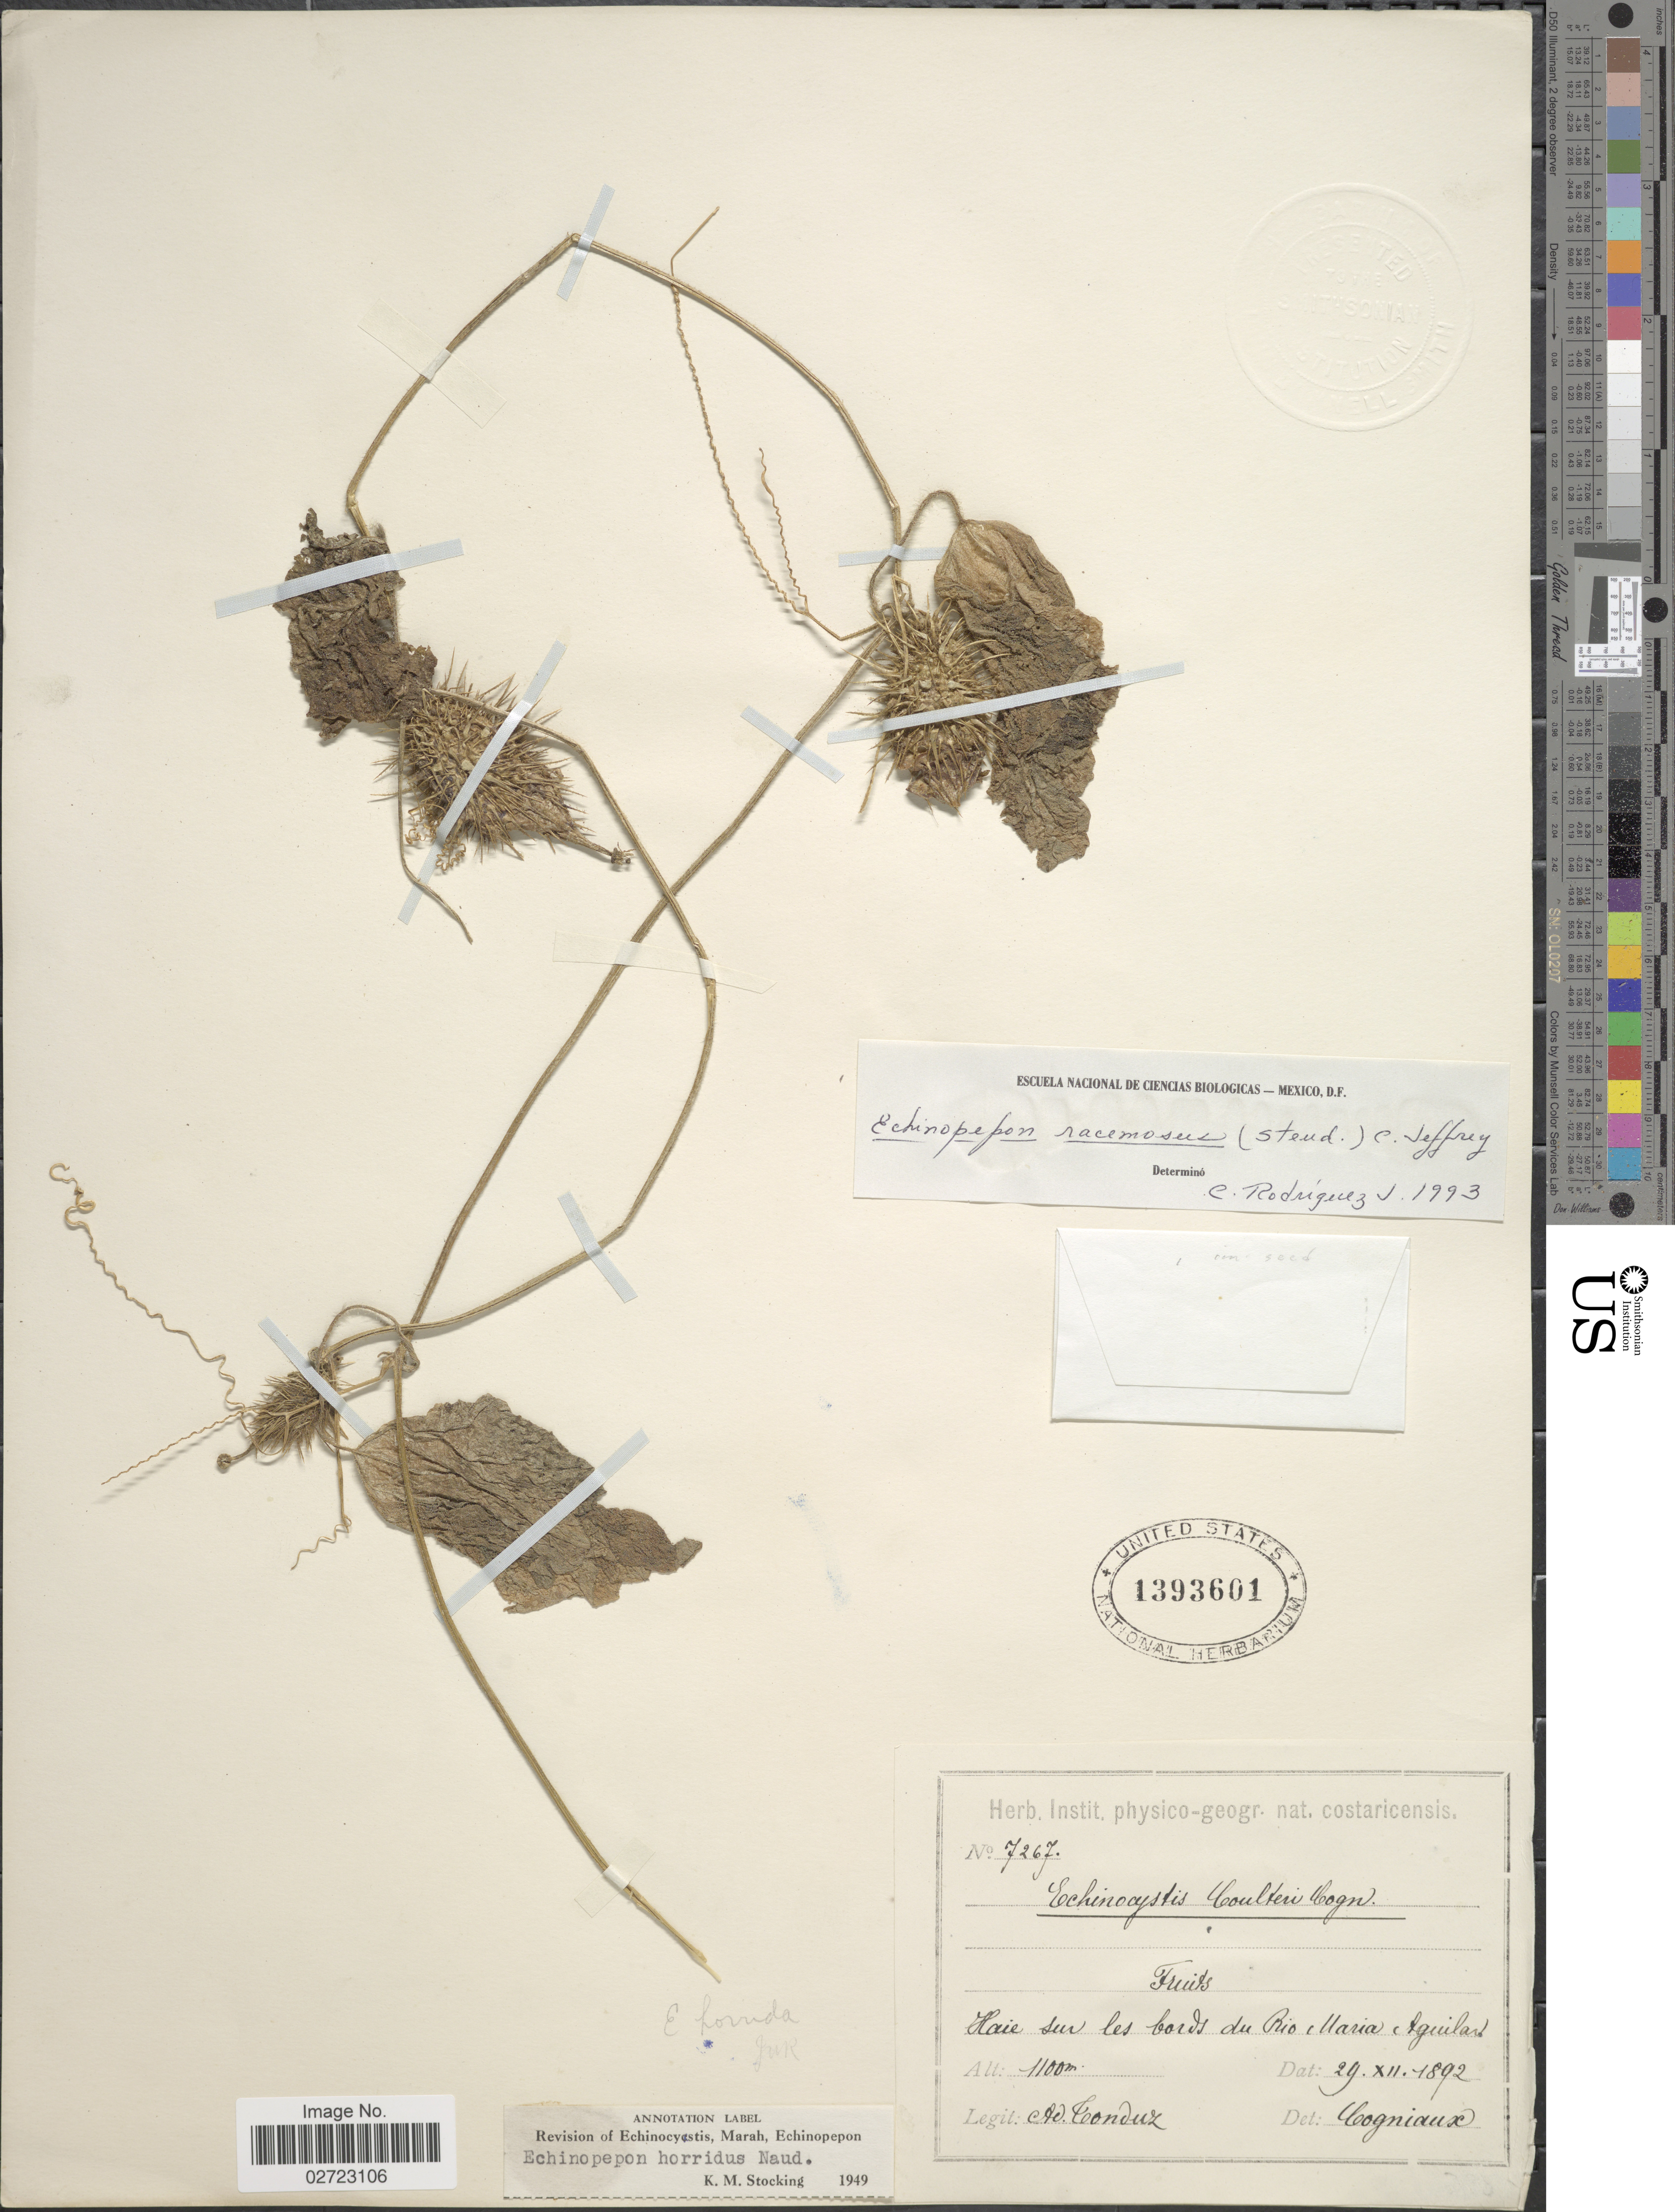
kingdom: Plantae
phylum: Tracheophyta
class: Magnoliopsida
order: Cucurbitales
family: Cucurbitaceae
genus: Echinopepon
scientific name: Echinopepon racemosus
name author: (Steud.) C. Jeffrey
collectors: A. Tonduz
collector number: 7267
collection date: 1892-12-29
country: Costa Rica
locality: Haie sur les bords du Rio (Maria Aguilar).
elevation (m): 1100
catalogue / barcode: US 1393601